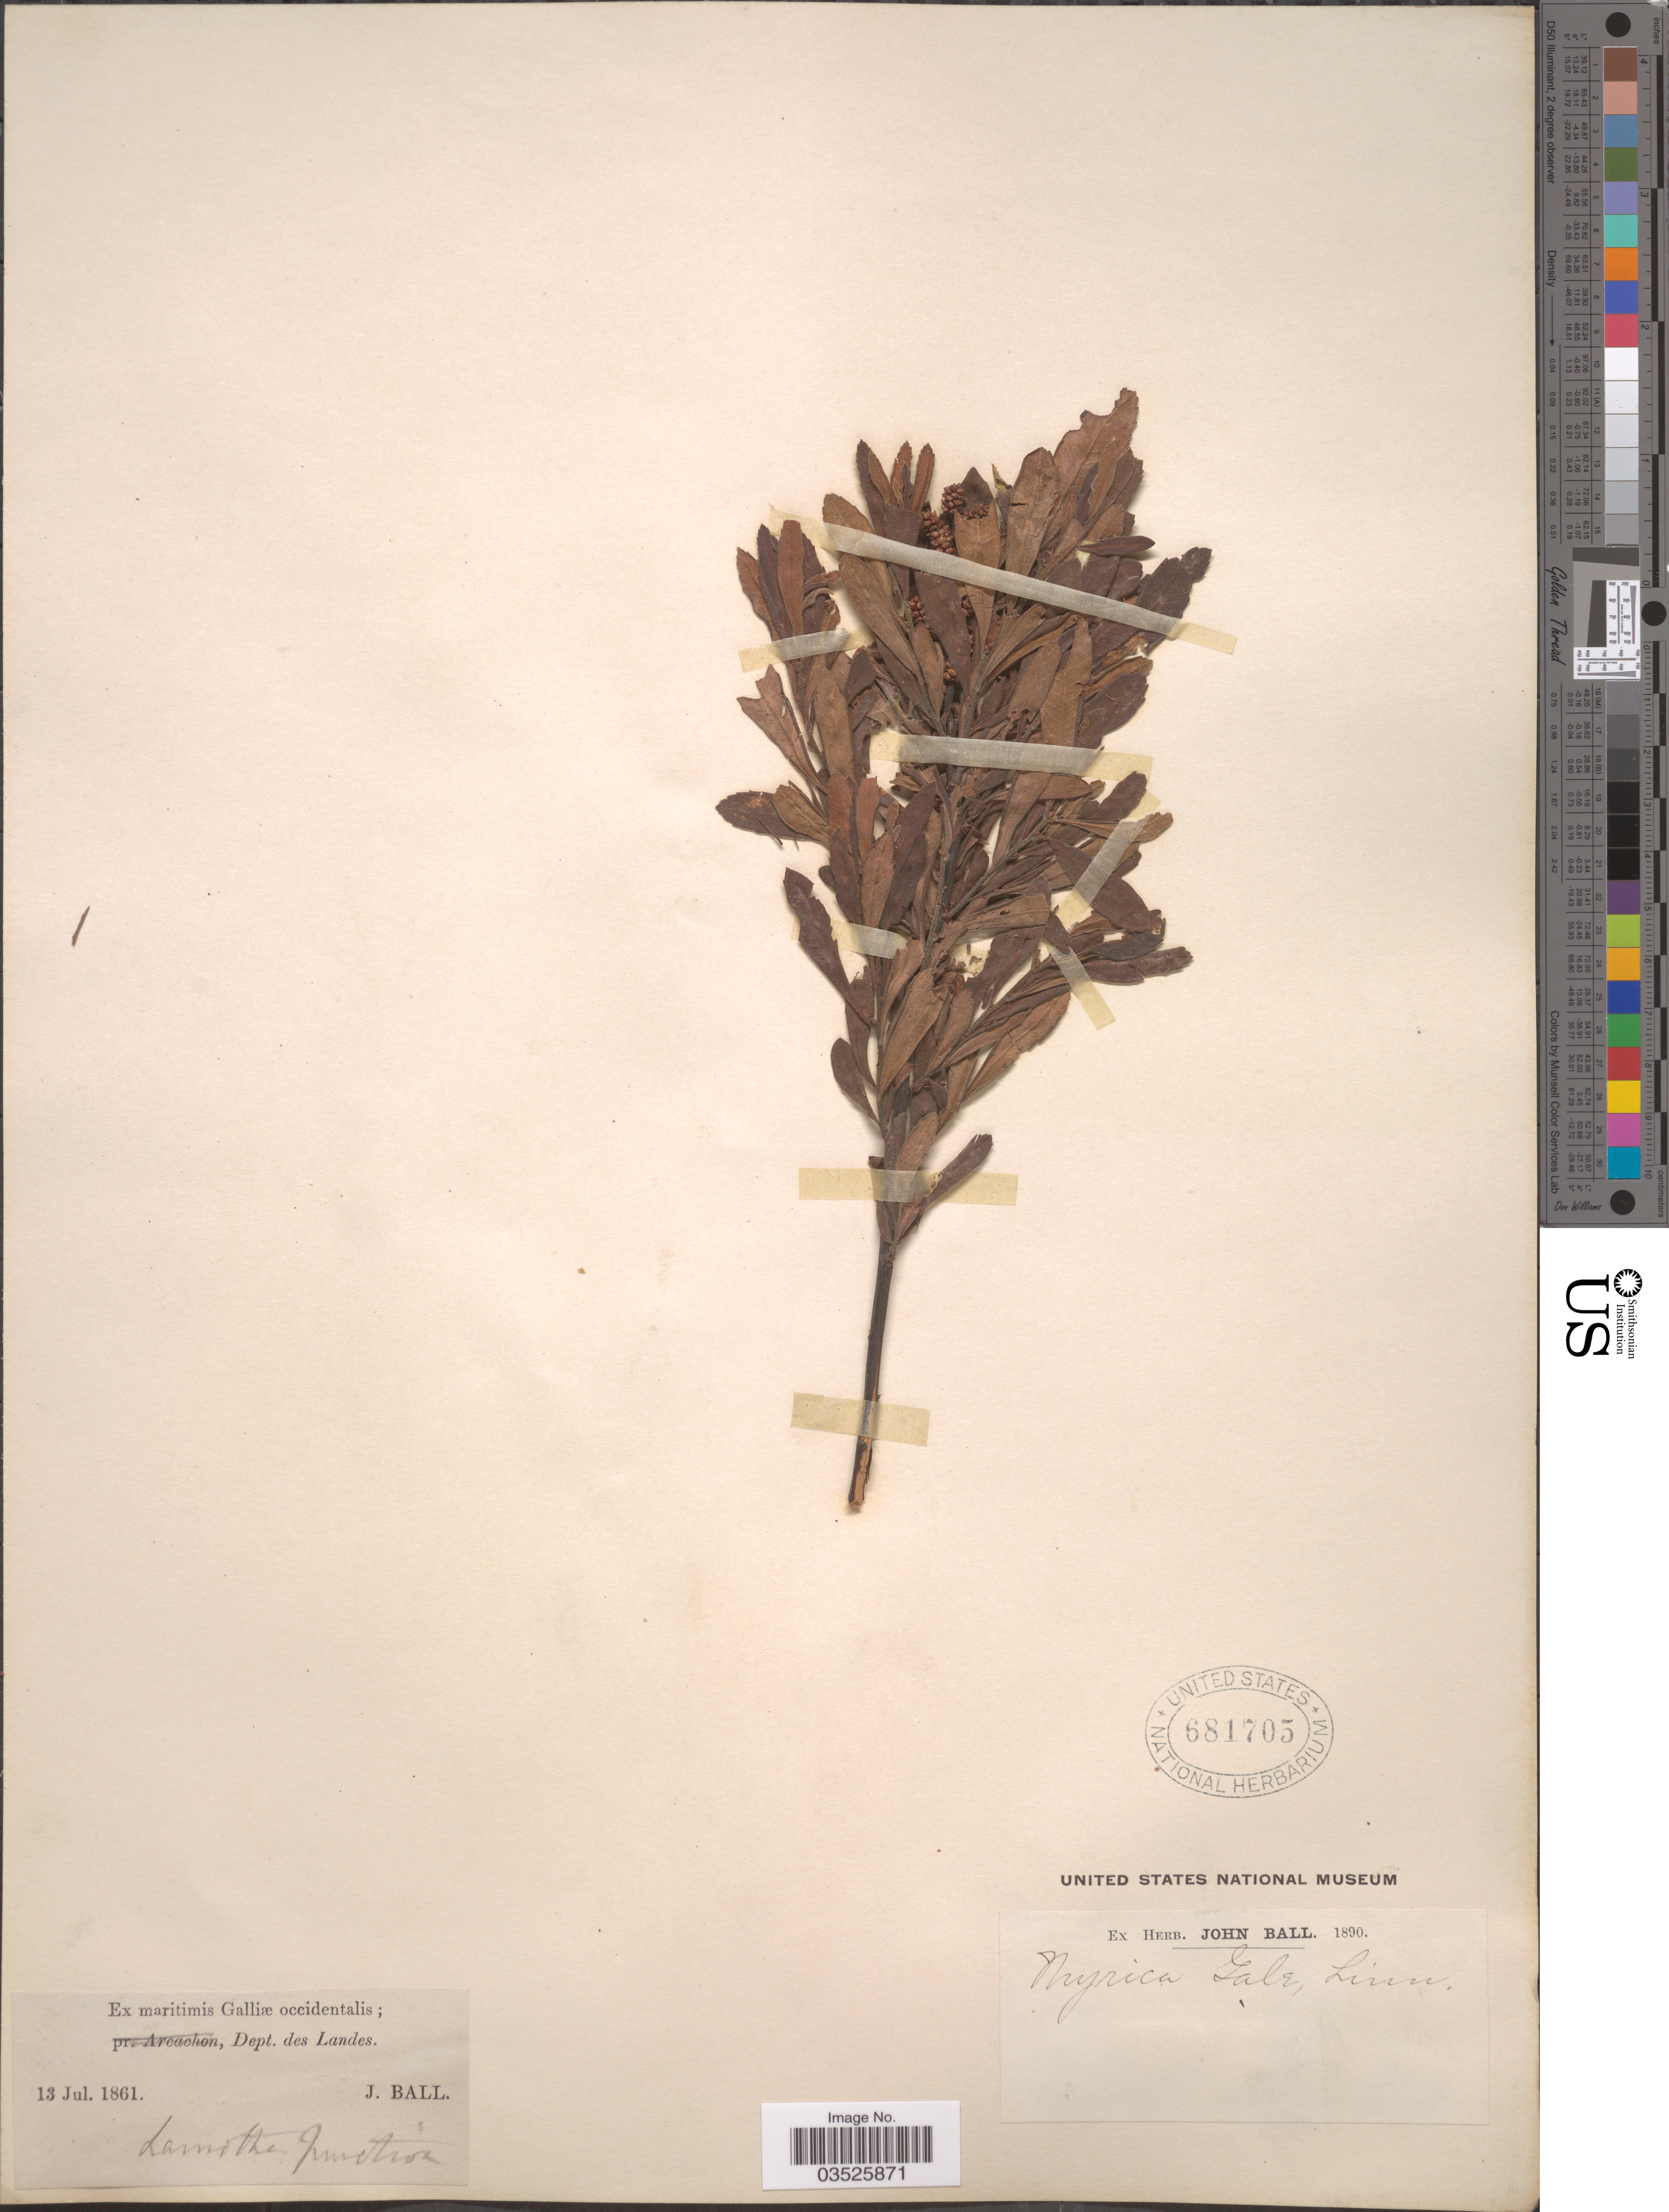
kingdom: Plantae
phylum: Tracheophyta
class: Magnoliopsida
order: Fagales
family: Myricaceae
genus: Myrica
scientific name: Myrica gale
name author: L.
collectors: J. Ball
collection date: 1861-07-13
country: France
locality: Maritimis Galliæ occidentalis; Dept. des Landes. Lamothe Junction.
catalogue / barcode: US 681705